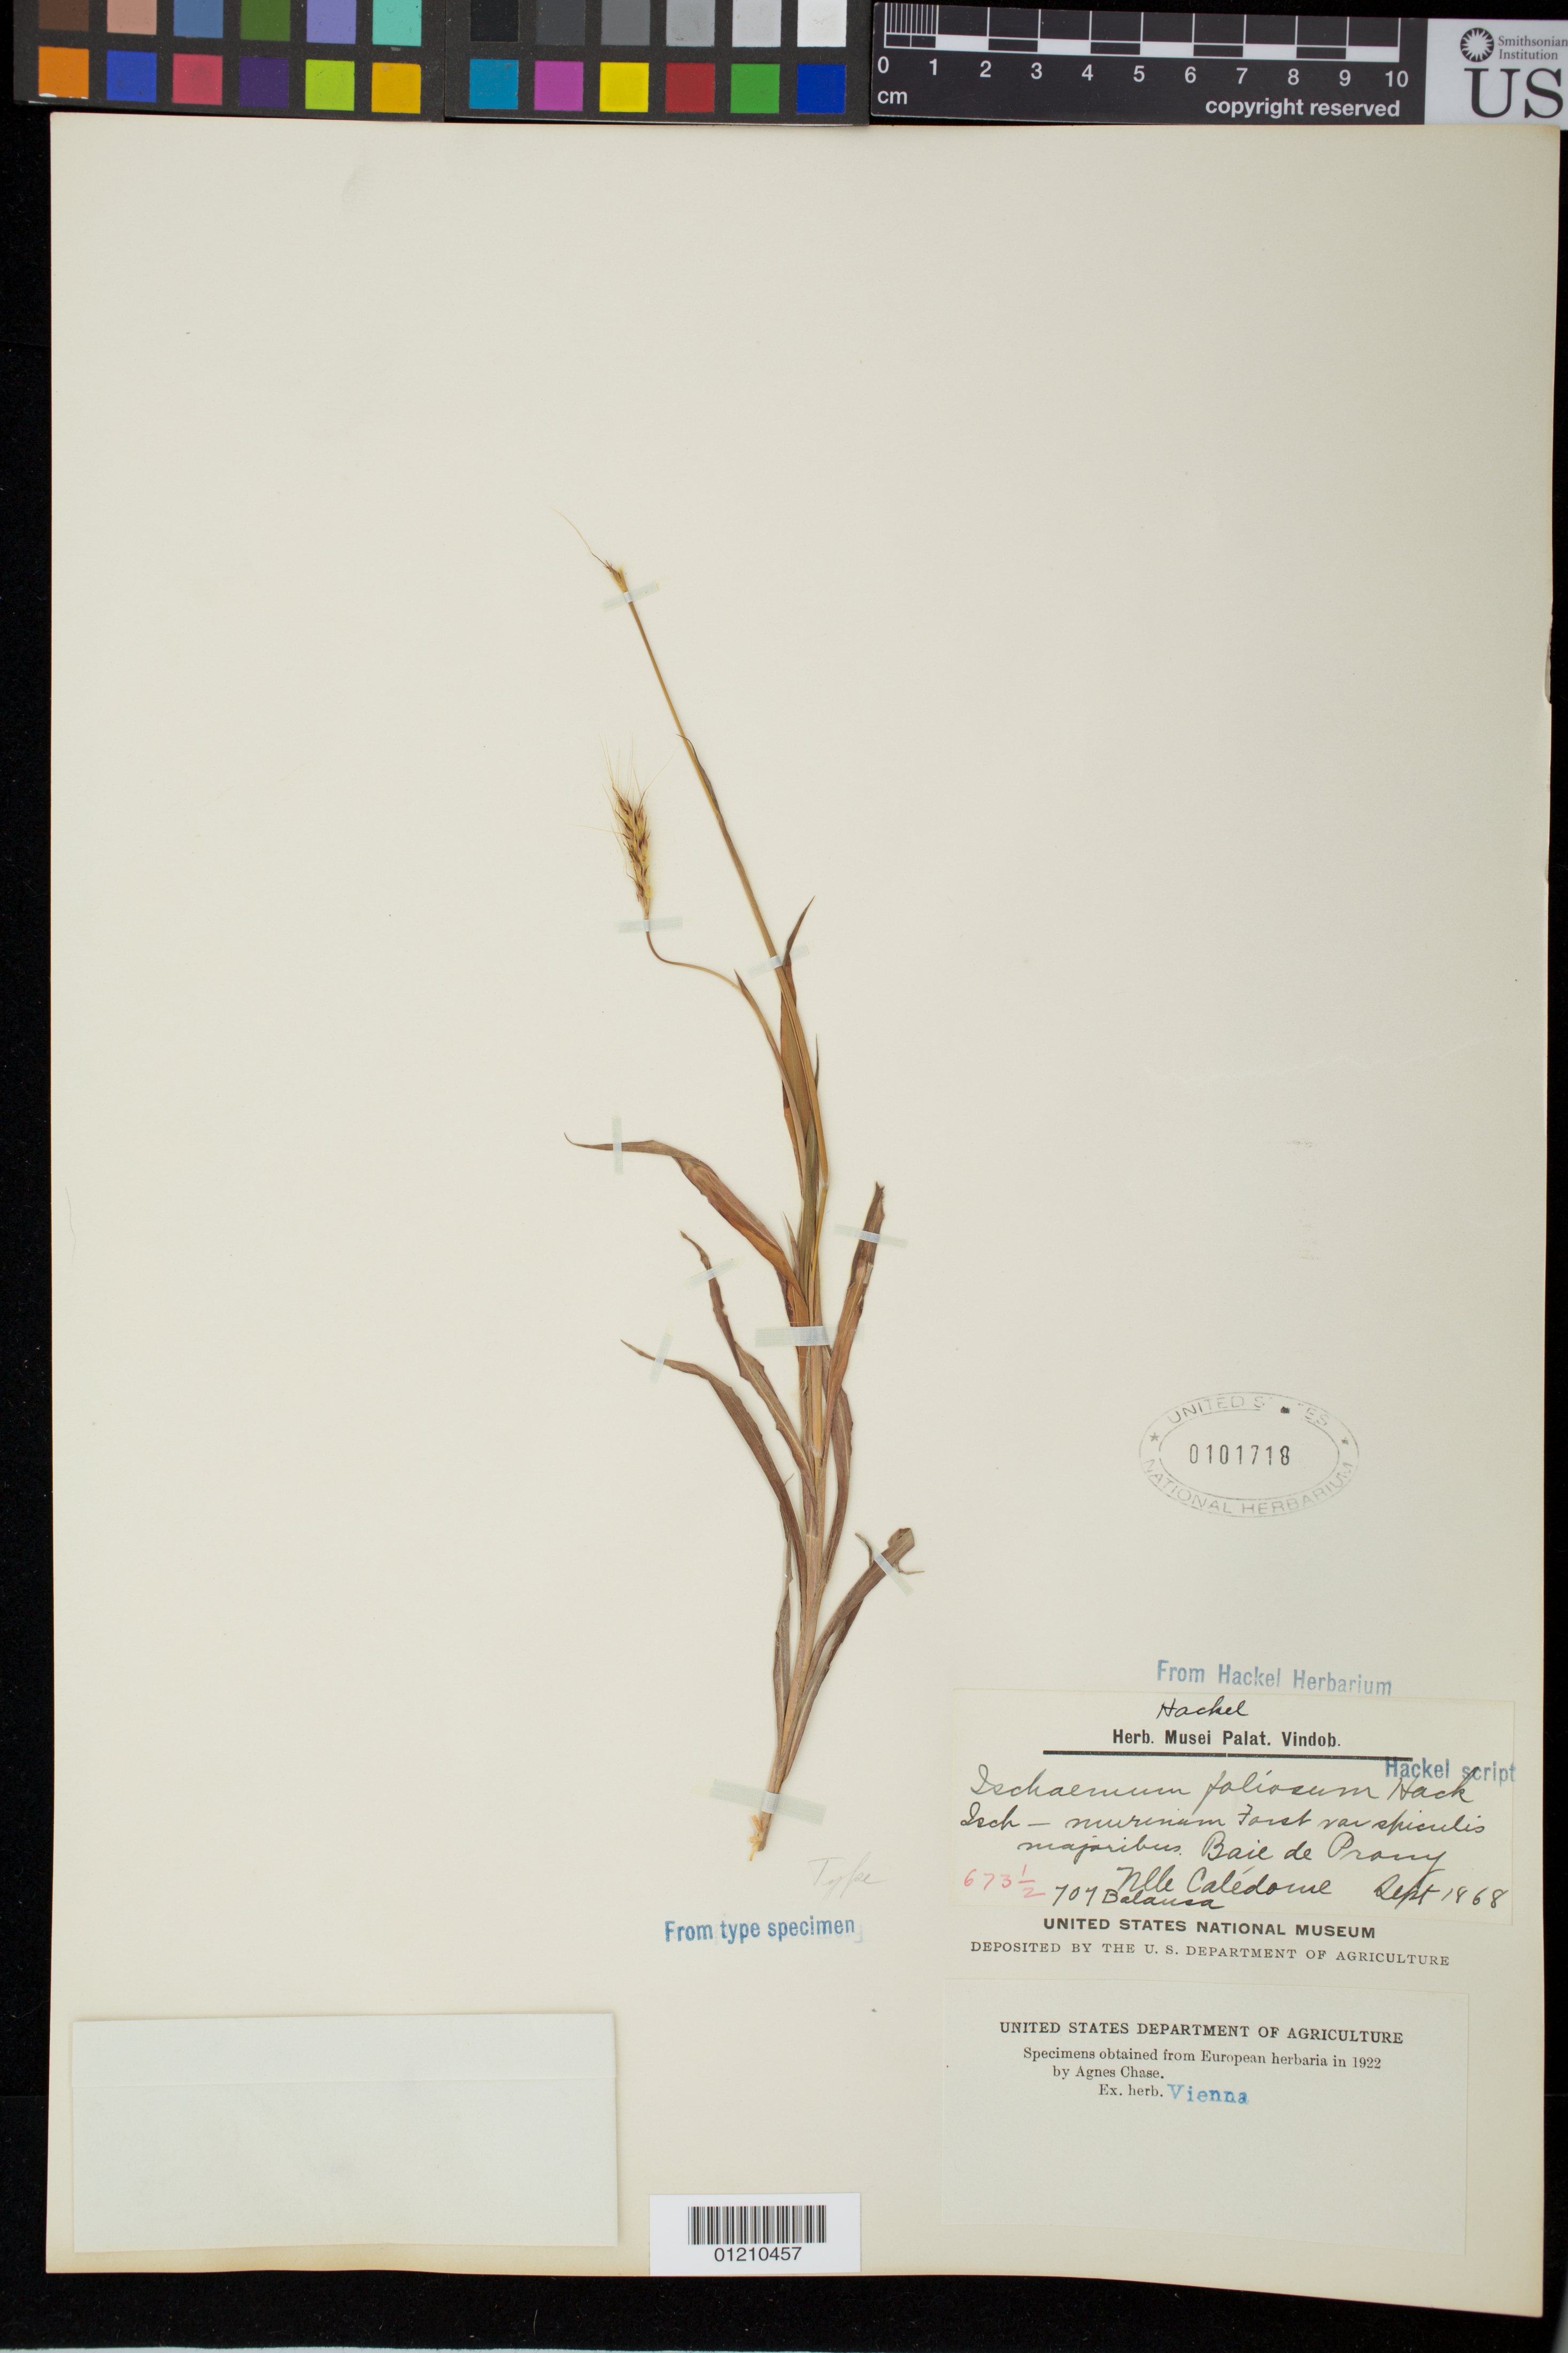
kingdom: Plantae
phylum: Tracheophyta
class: Liliopsida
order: Poales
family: Poaceae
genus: Ischaemum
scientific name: Ischaemum foliosum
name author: Hack.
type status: Syntype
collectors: B. Balansa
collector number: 707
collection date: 1868-09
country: New Caledonia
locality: Baie de Prony.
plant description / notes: Fragmentary material of type specimen ex herb.Vienna.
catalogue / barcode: US 101718